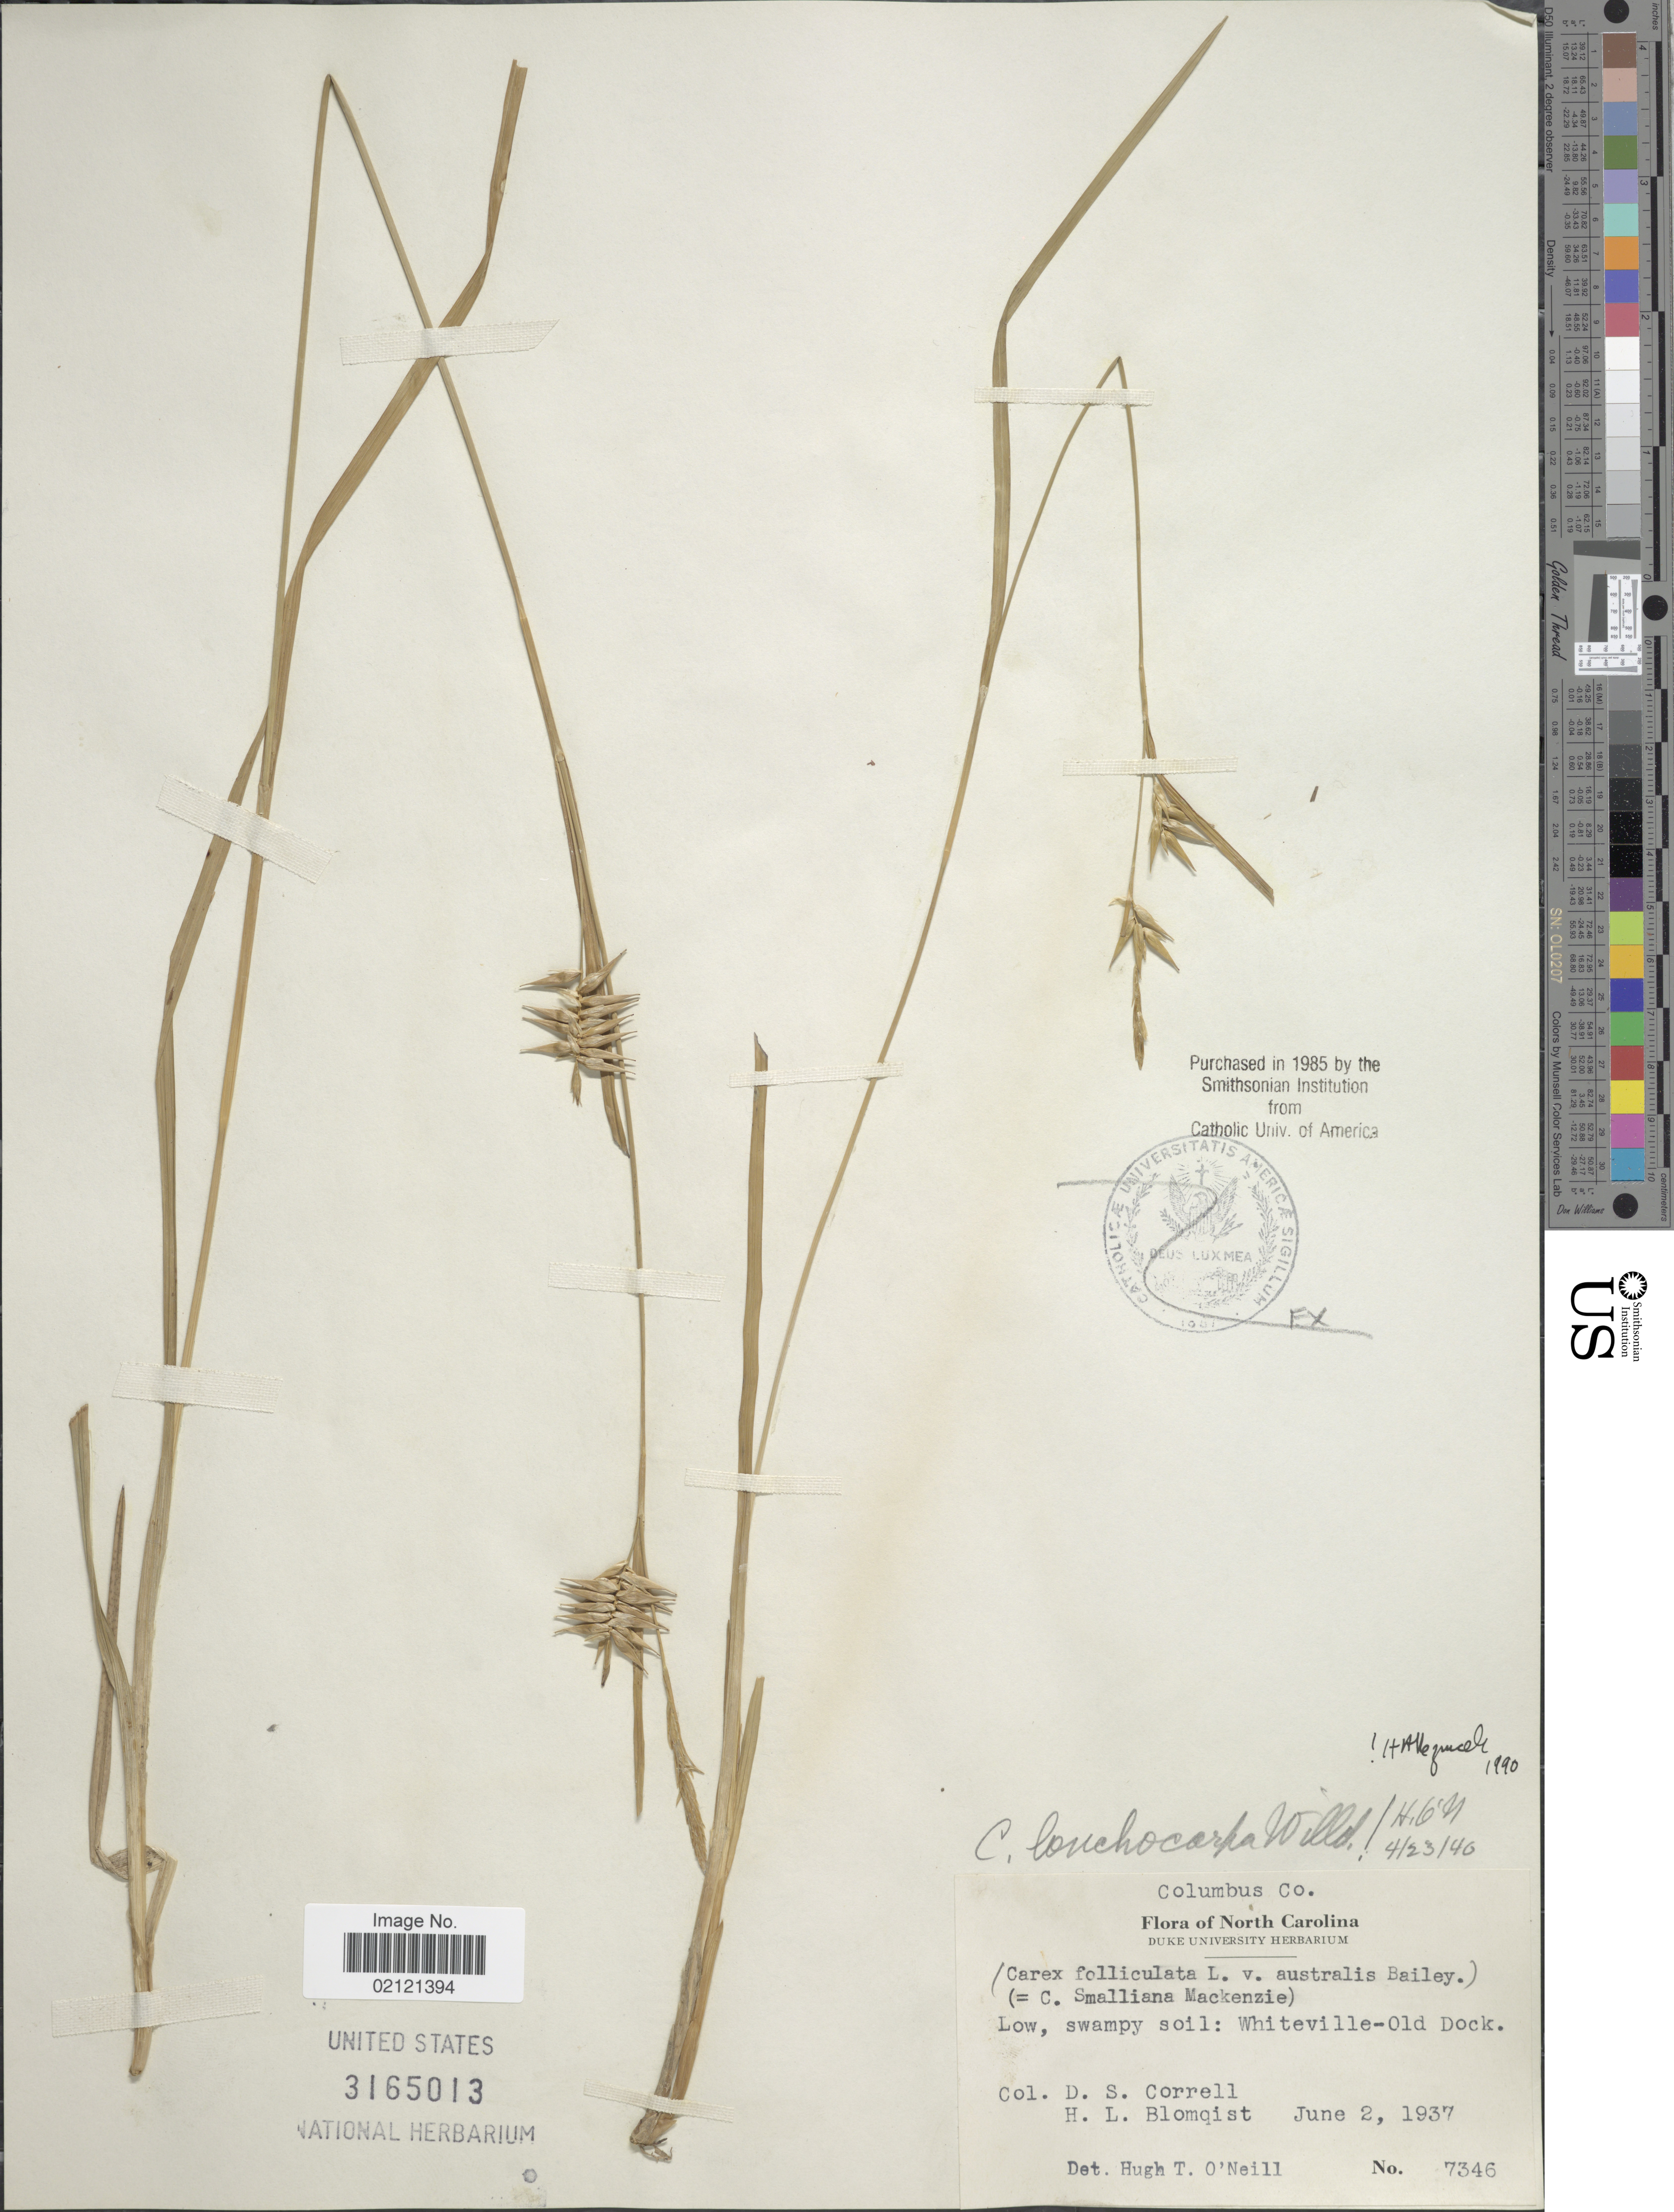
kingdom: Plantae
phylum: Tracheophyta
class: Liliopsida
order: Poales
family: Cyperaceae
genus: Carex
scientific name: Carex lonchocarpa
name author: Willd. ex Spreng.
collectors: D. S. Correll & H. Blomquist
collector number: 7346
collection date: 1937-06-02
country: United States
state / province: North Carolina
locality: Colombus Co., Whiteville-Old Dock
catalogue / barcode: US 3165013